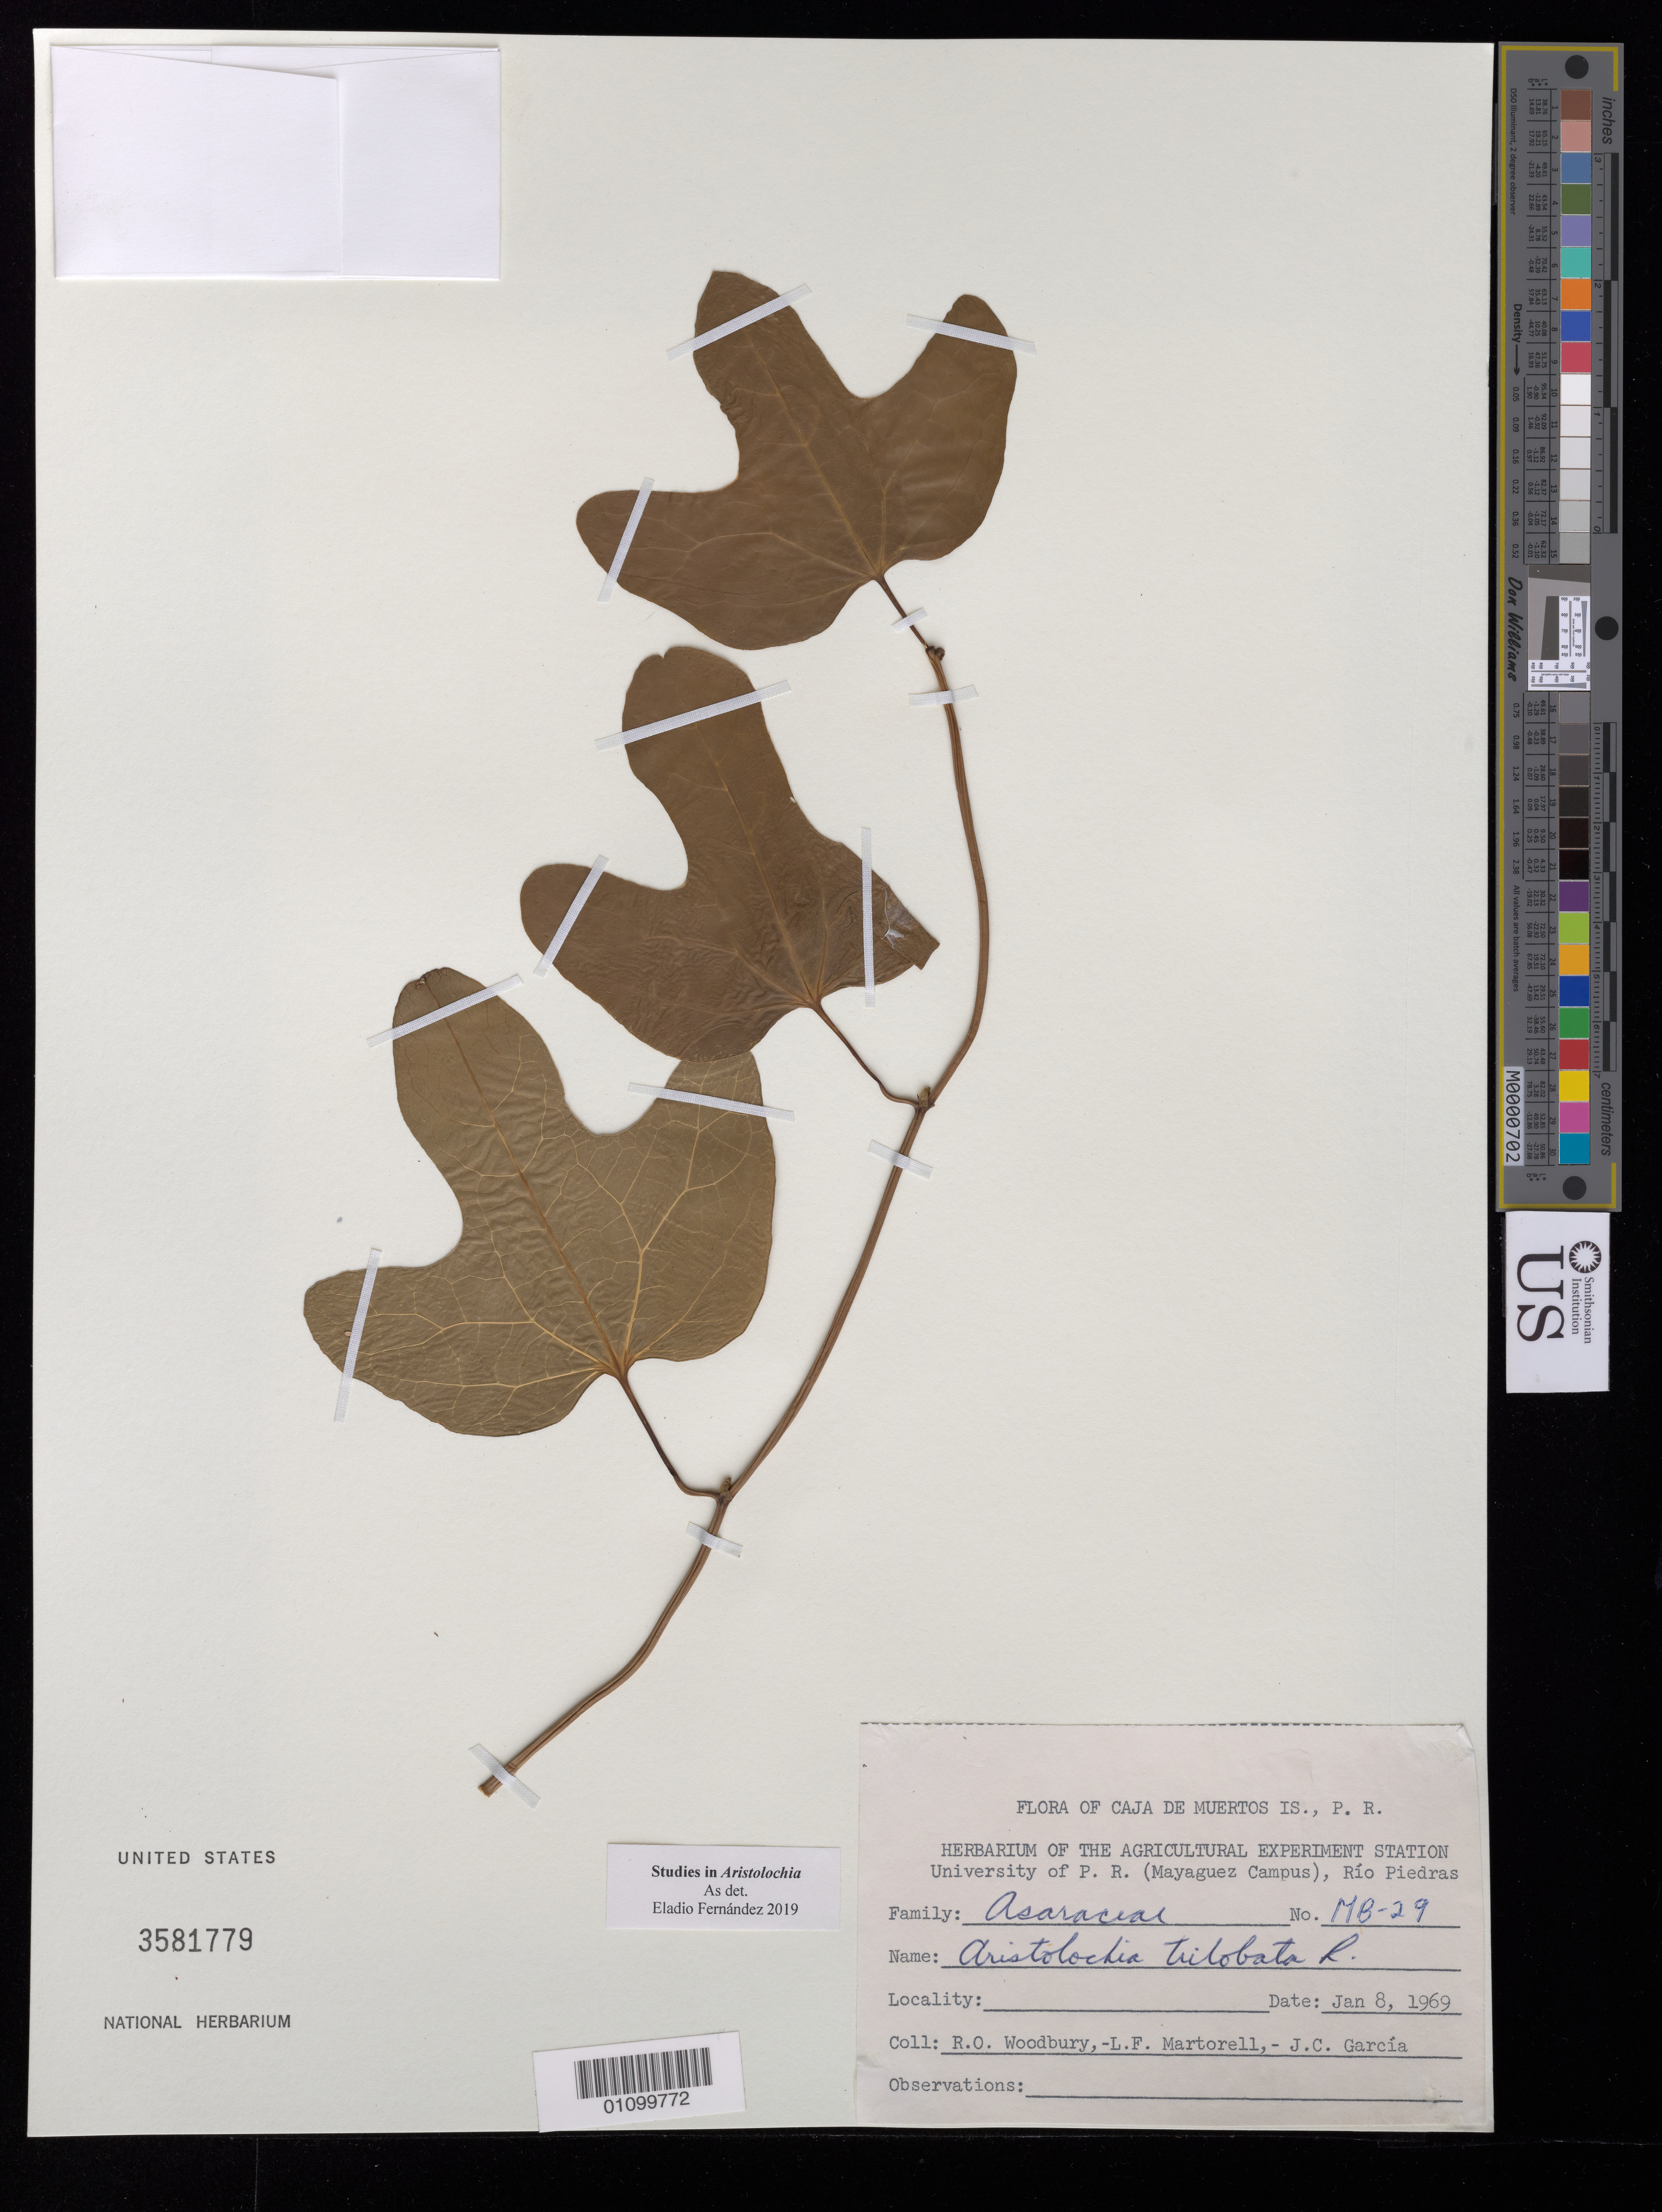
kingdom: Plantae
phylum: Tracheophyta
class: Magnoliopsida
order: Piperales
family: Aristolochiaceae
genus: Aristolochia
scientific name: Aristolochia trilobata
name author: L.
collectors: R. O. Woodbury, L. Martorell & J. C. García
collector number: MB-29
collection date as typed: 08 Jan 1969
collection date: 1969-01-08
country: Puerto Rico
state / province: Ponce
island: Puerto Rico I.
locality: Caja de Muertos IS.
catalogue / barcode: US 3581779